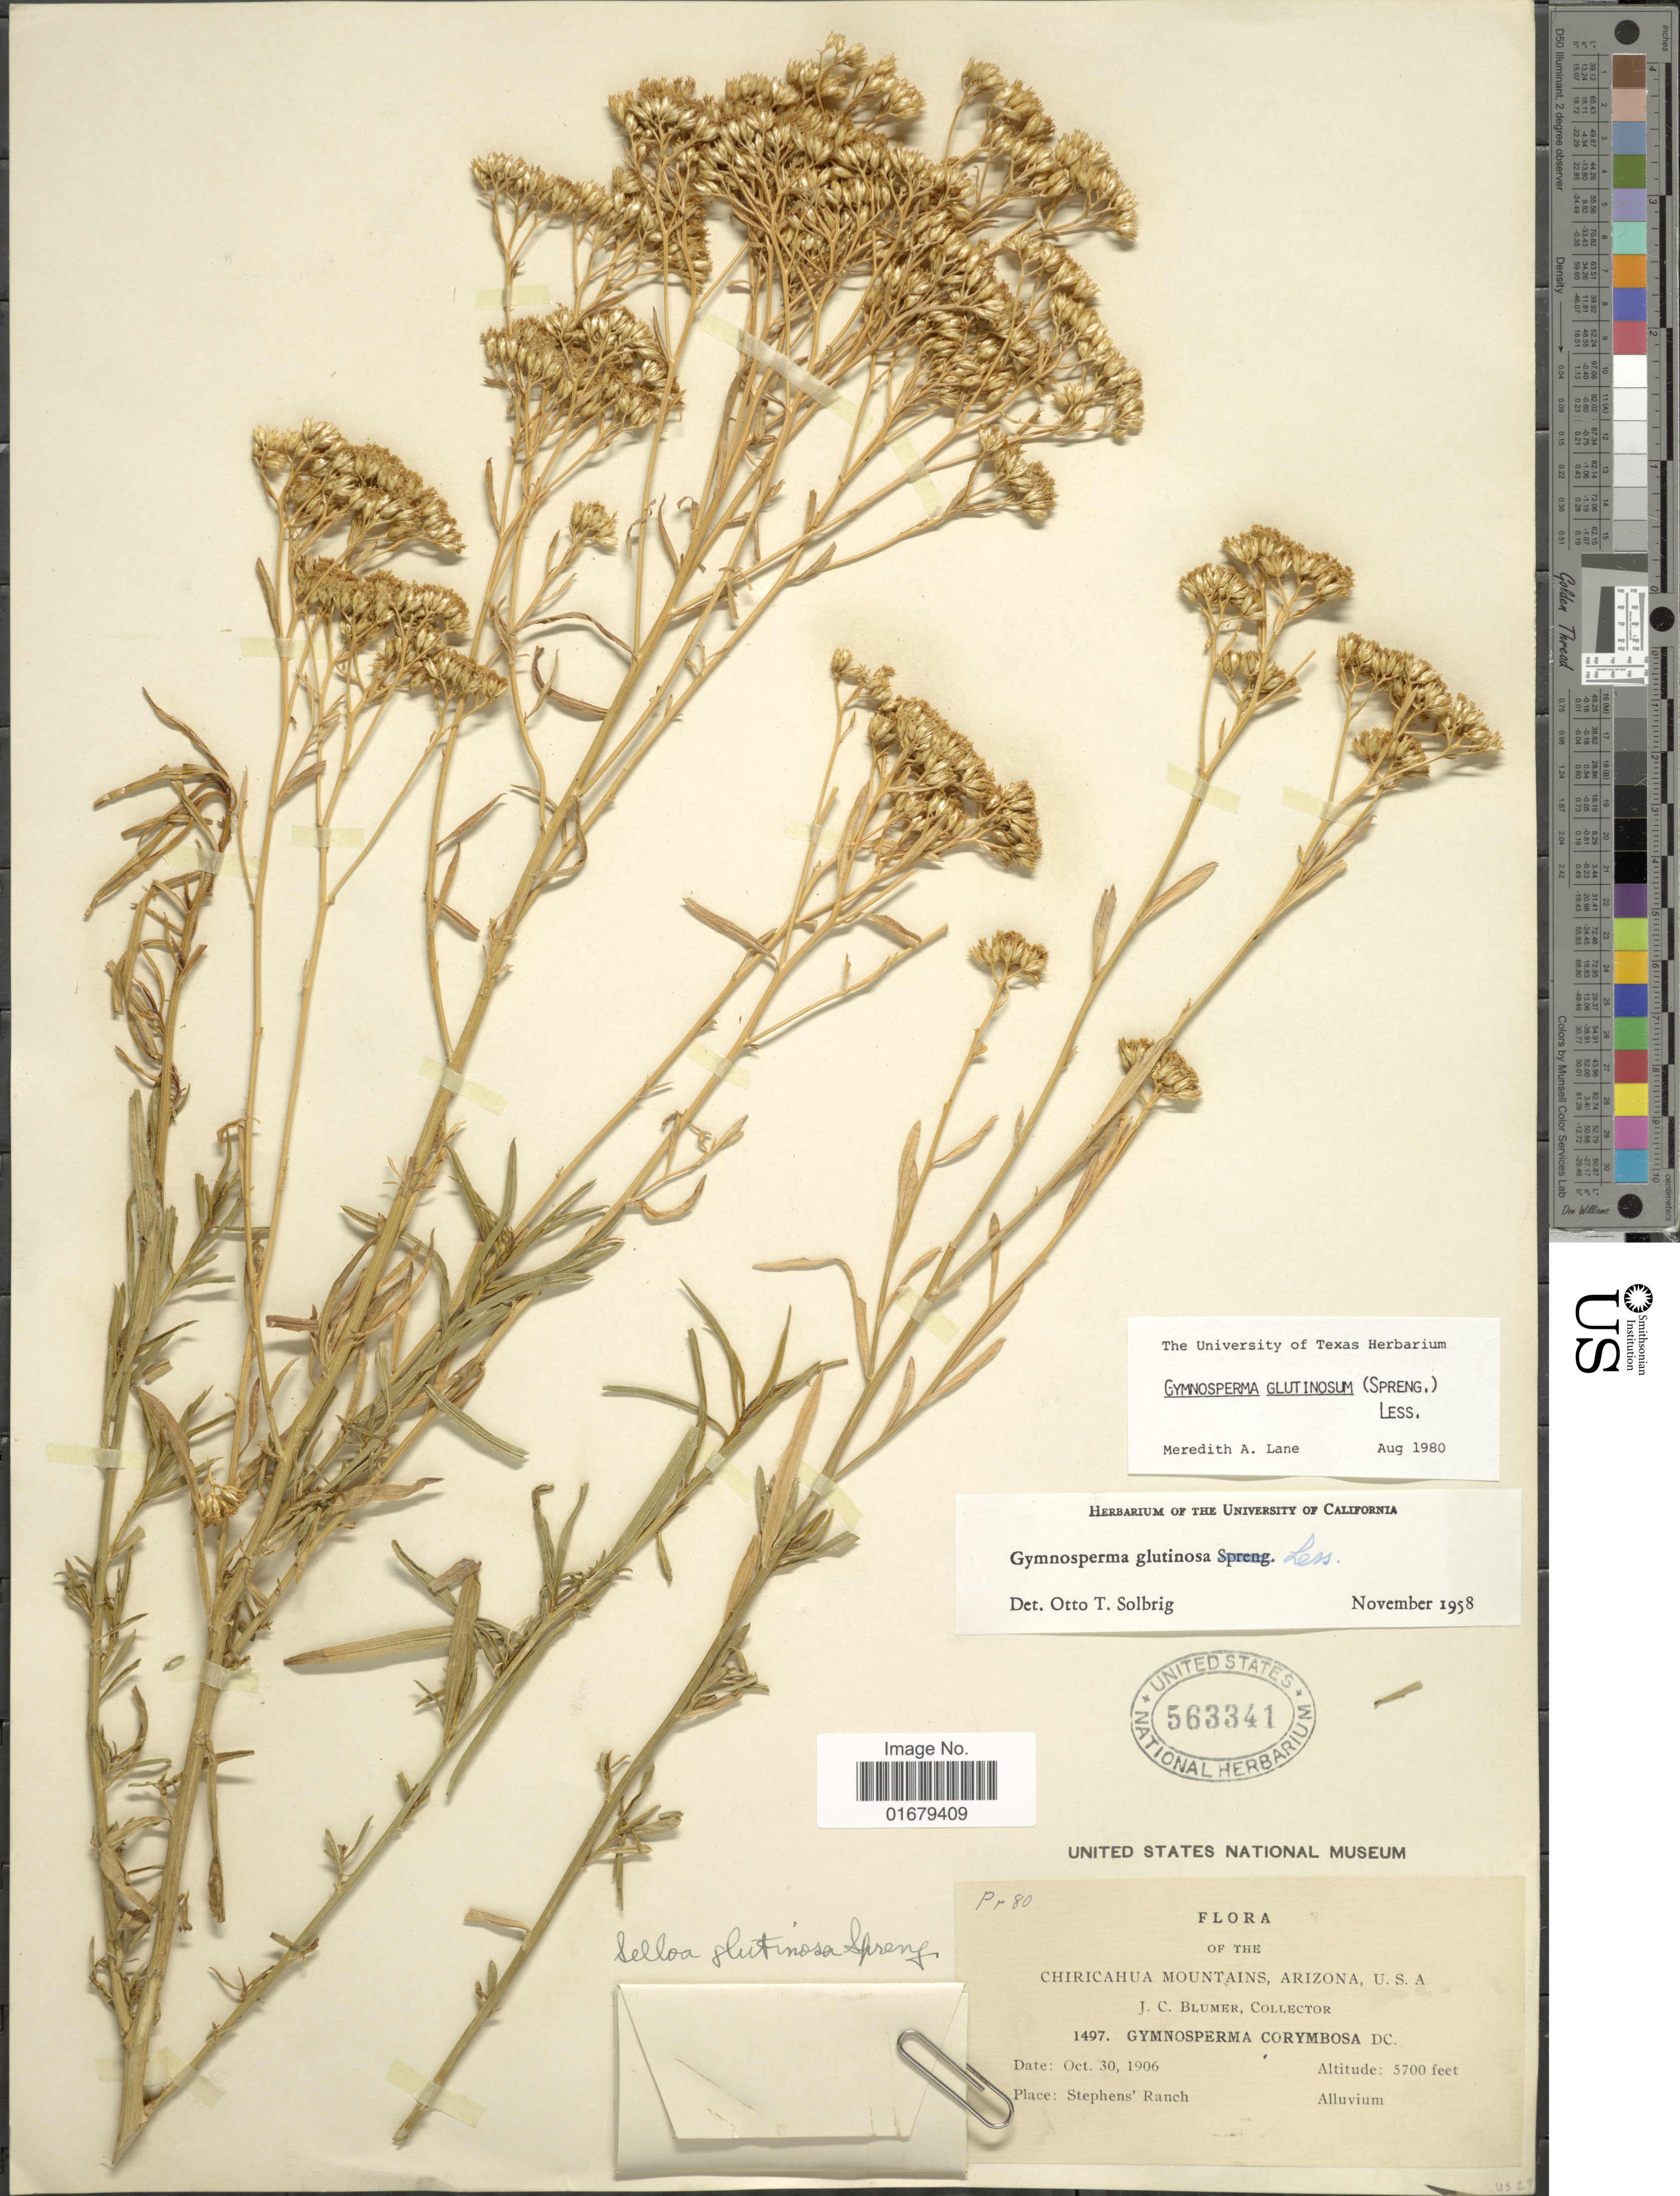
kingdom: Plantae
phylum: Tracheophyta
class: Magnoliopsida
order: Asterales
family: Asteraceae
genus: Gymnosperma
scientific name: Gymnosperma glutinosum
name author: (Spreng.) Less.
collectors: J. C. Blumer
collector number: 1497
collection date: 1906-10-30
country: United States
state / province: Arizona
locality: Chiricahua Mountains, Stephen's Ranch.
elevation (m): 1737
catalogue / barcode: US 563341